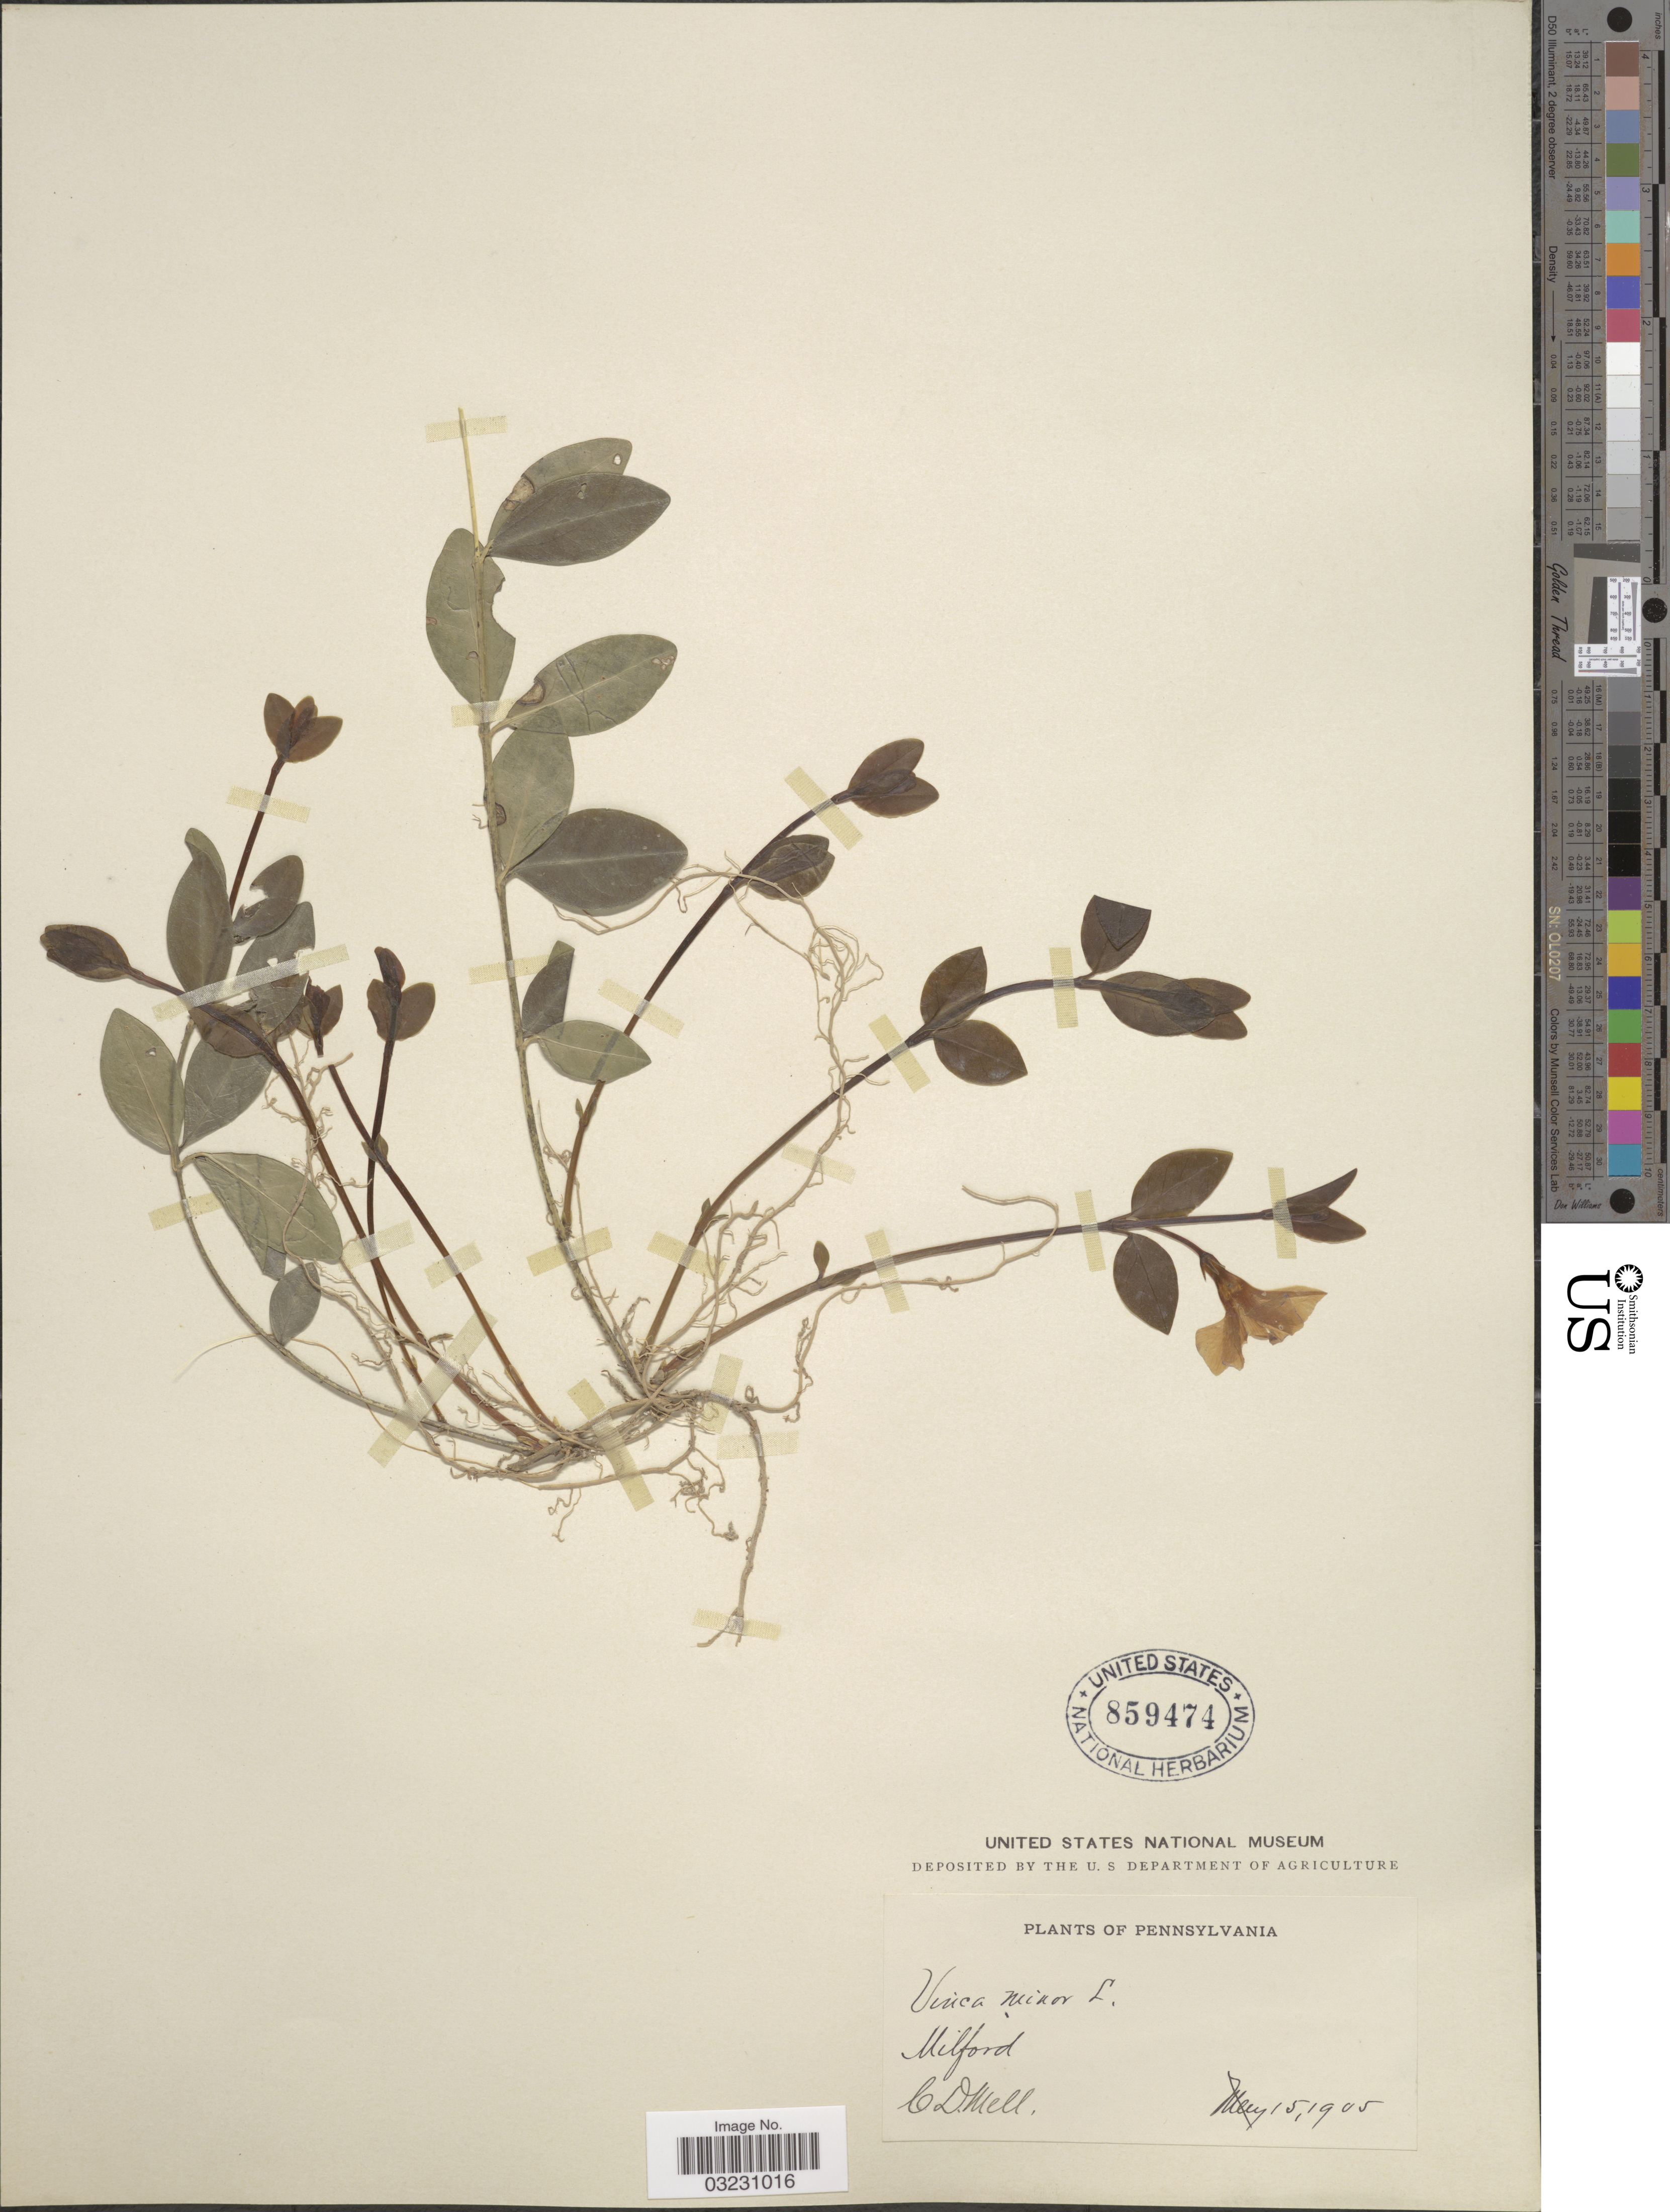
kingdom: Plantae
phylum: Tracheophyta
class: Magnoliopsida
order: Gentianales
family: Apocynaceae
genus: Vinca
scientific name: Vinca minor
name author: L.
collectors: C. D. Mell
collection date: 1905-05-15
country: United States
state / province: Pennsylvania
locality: Milford.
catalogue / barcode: US 859474